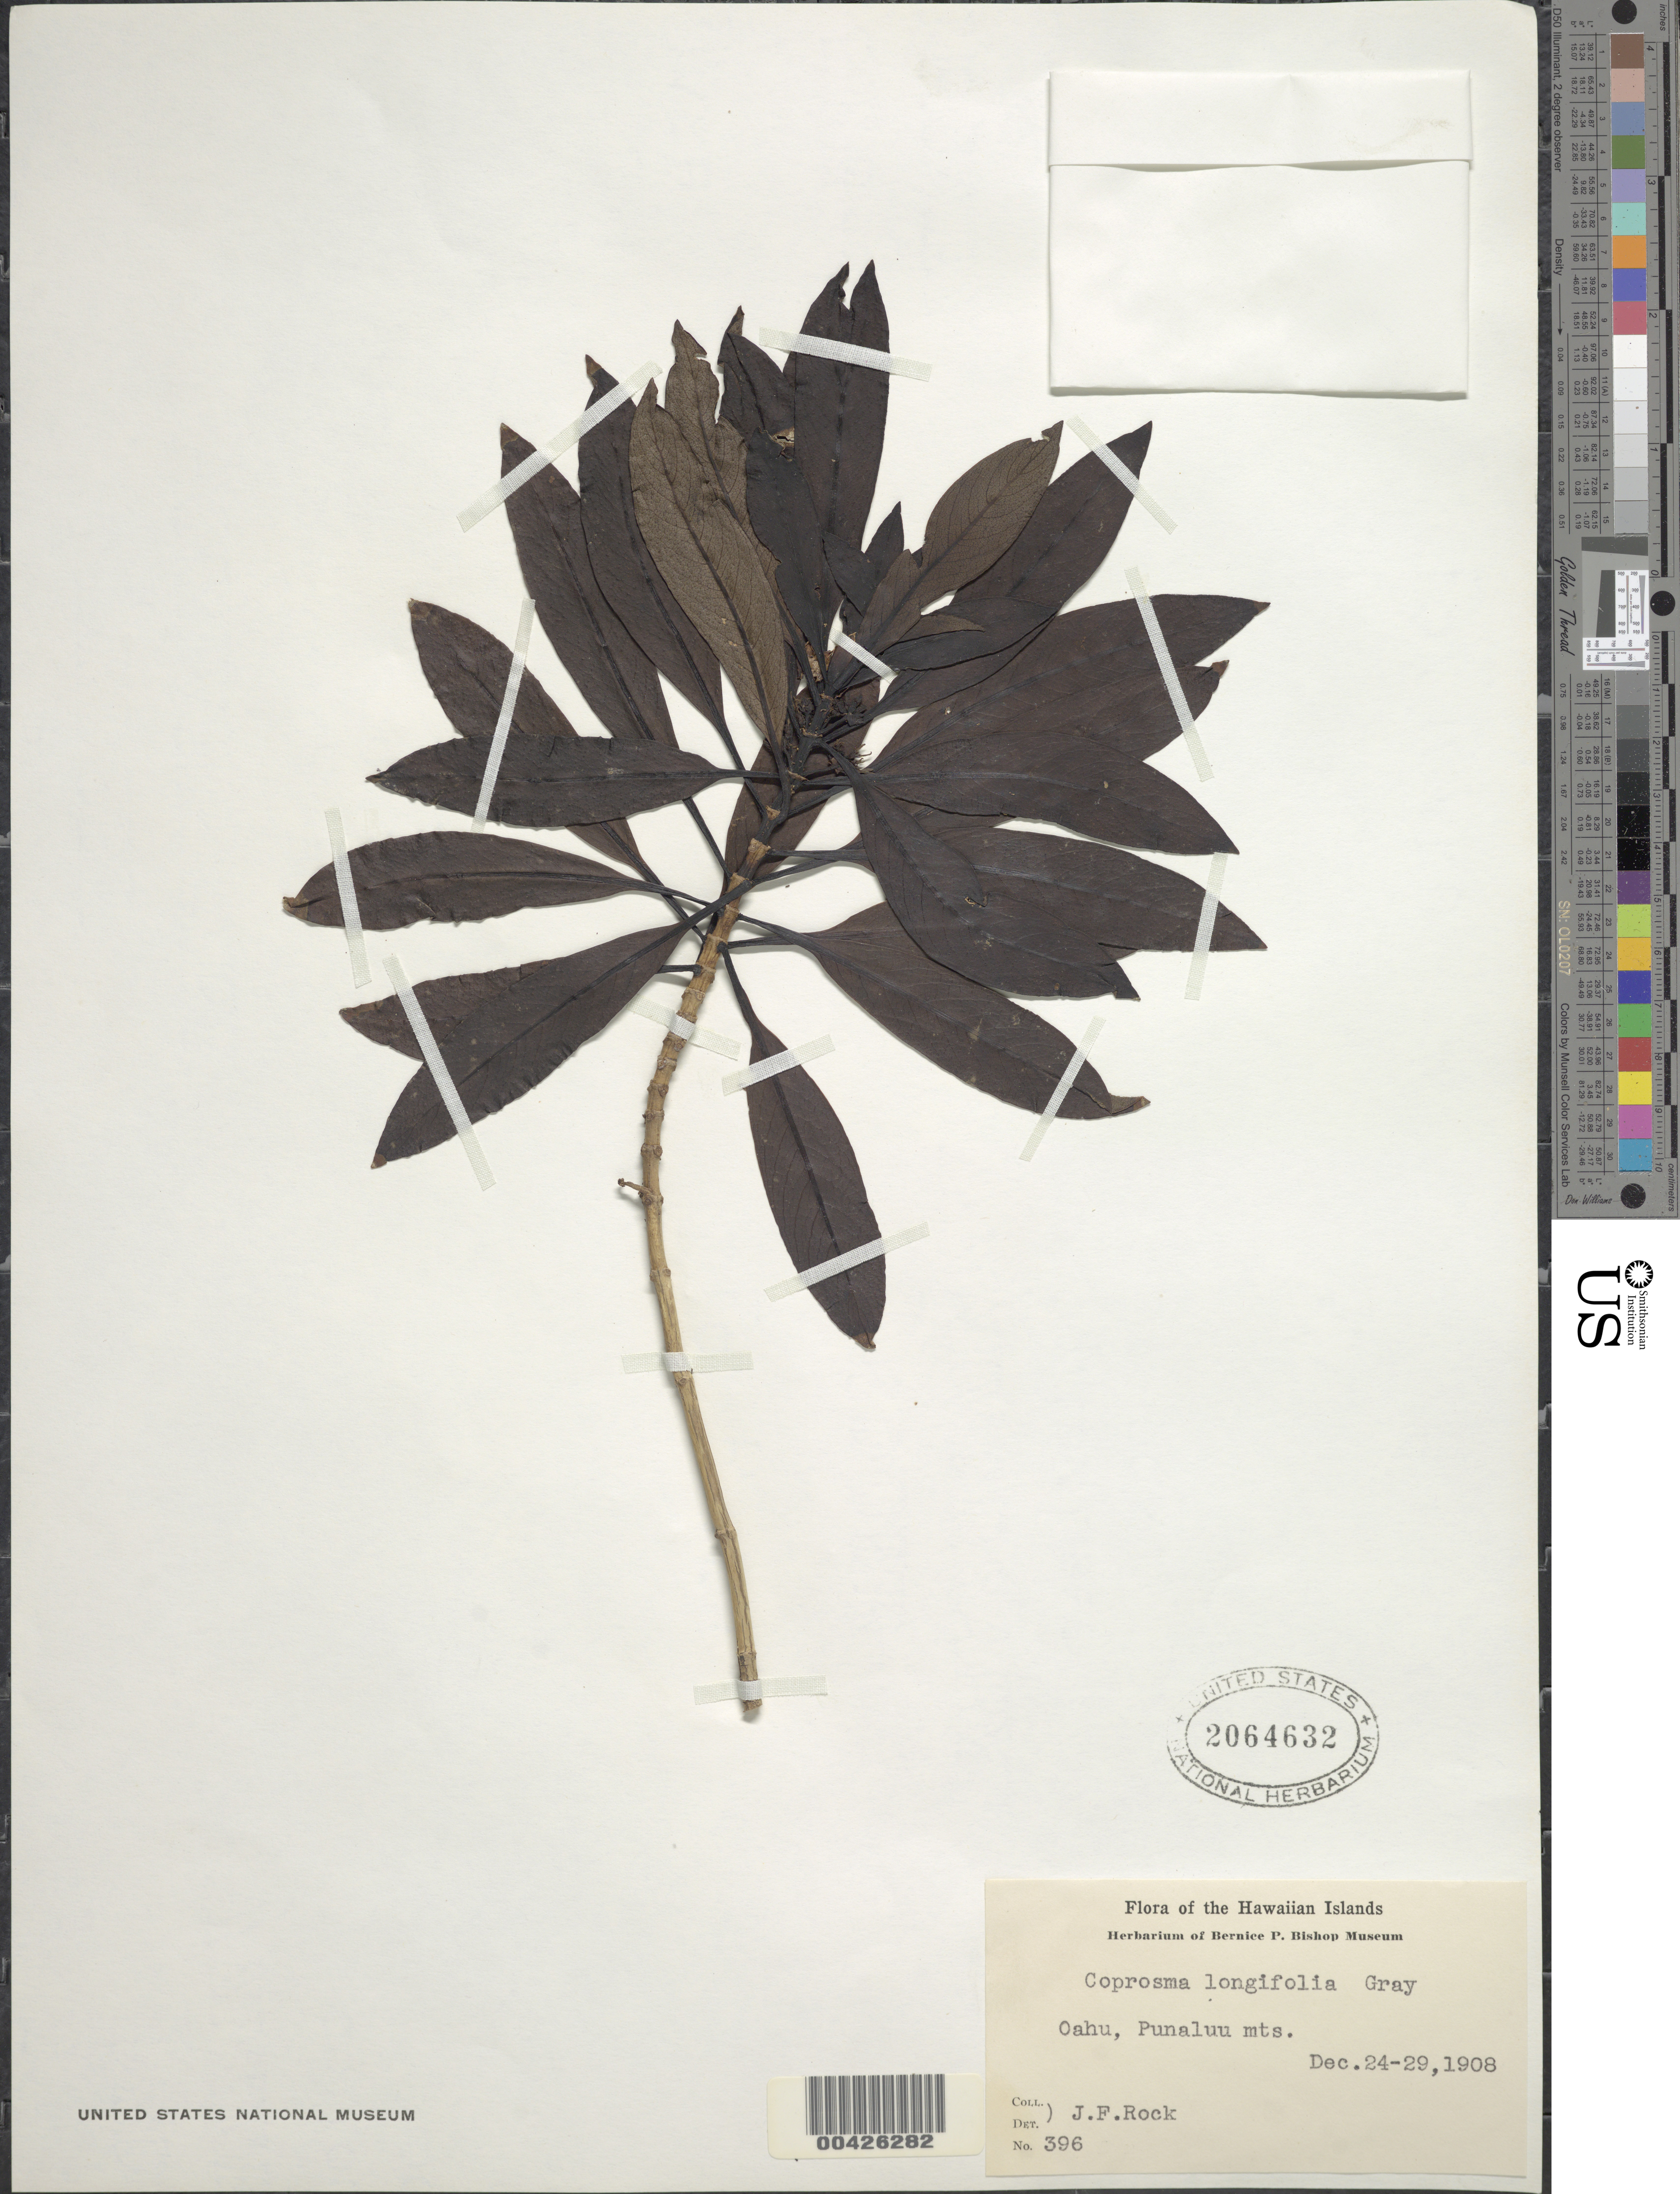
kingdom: Plantae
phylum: Tracheophyta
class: Magnoliopsida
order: Gentianales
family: Rubiaceae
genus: Coprosma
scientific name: Coprosma longifolia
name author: A. Gray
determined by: Rock, Joseph F.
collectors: J. F. Rock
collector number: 396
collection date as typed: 24 Dec 1908 to 29 Dec 1908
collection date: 1908-12-24/1908-12-29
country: United States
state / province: Hawaii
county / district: Honolulu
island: Oahu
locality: Punaluu Mts.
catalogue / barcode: US 2064632